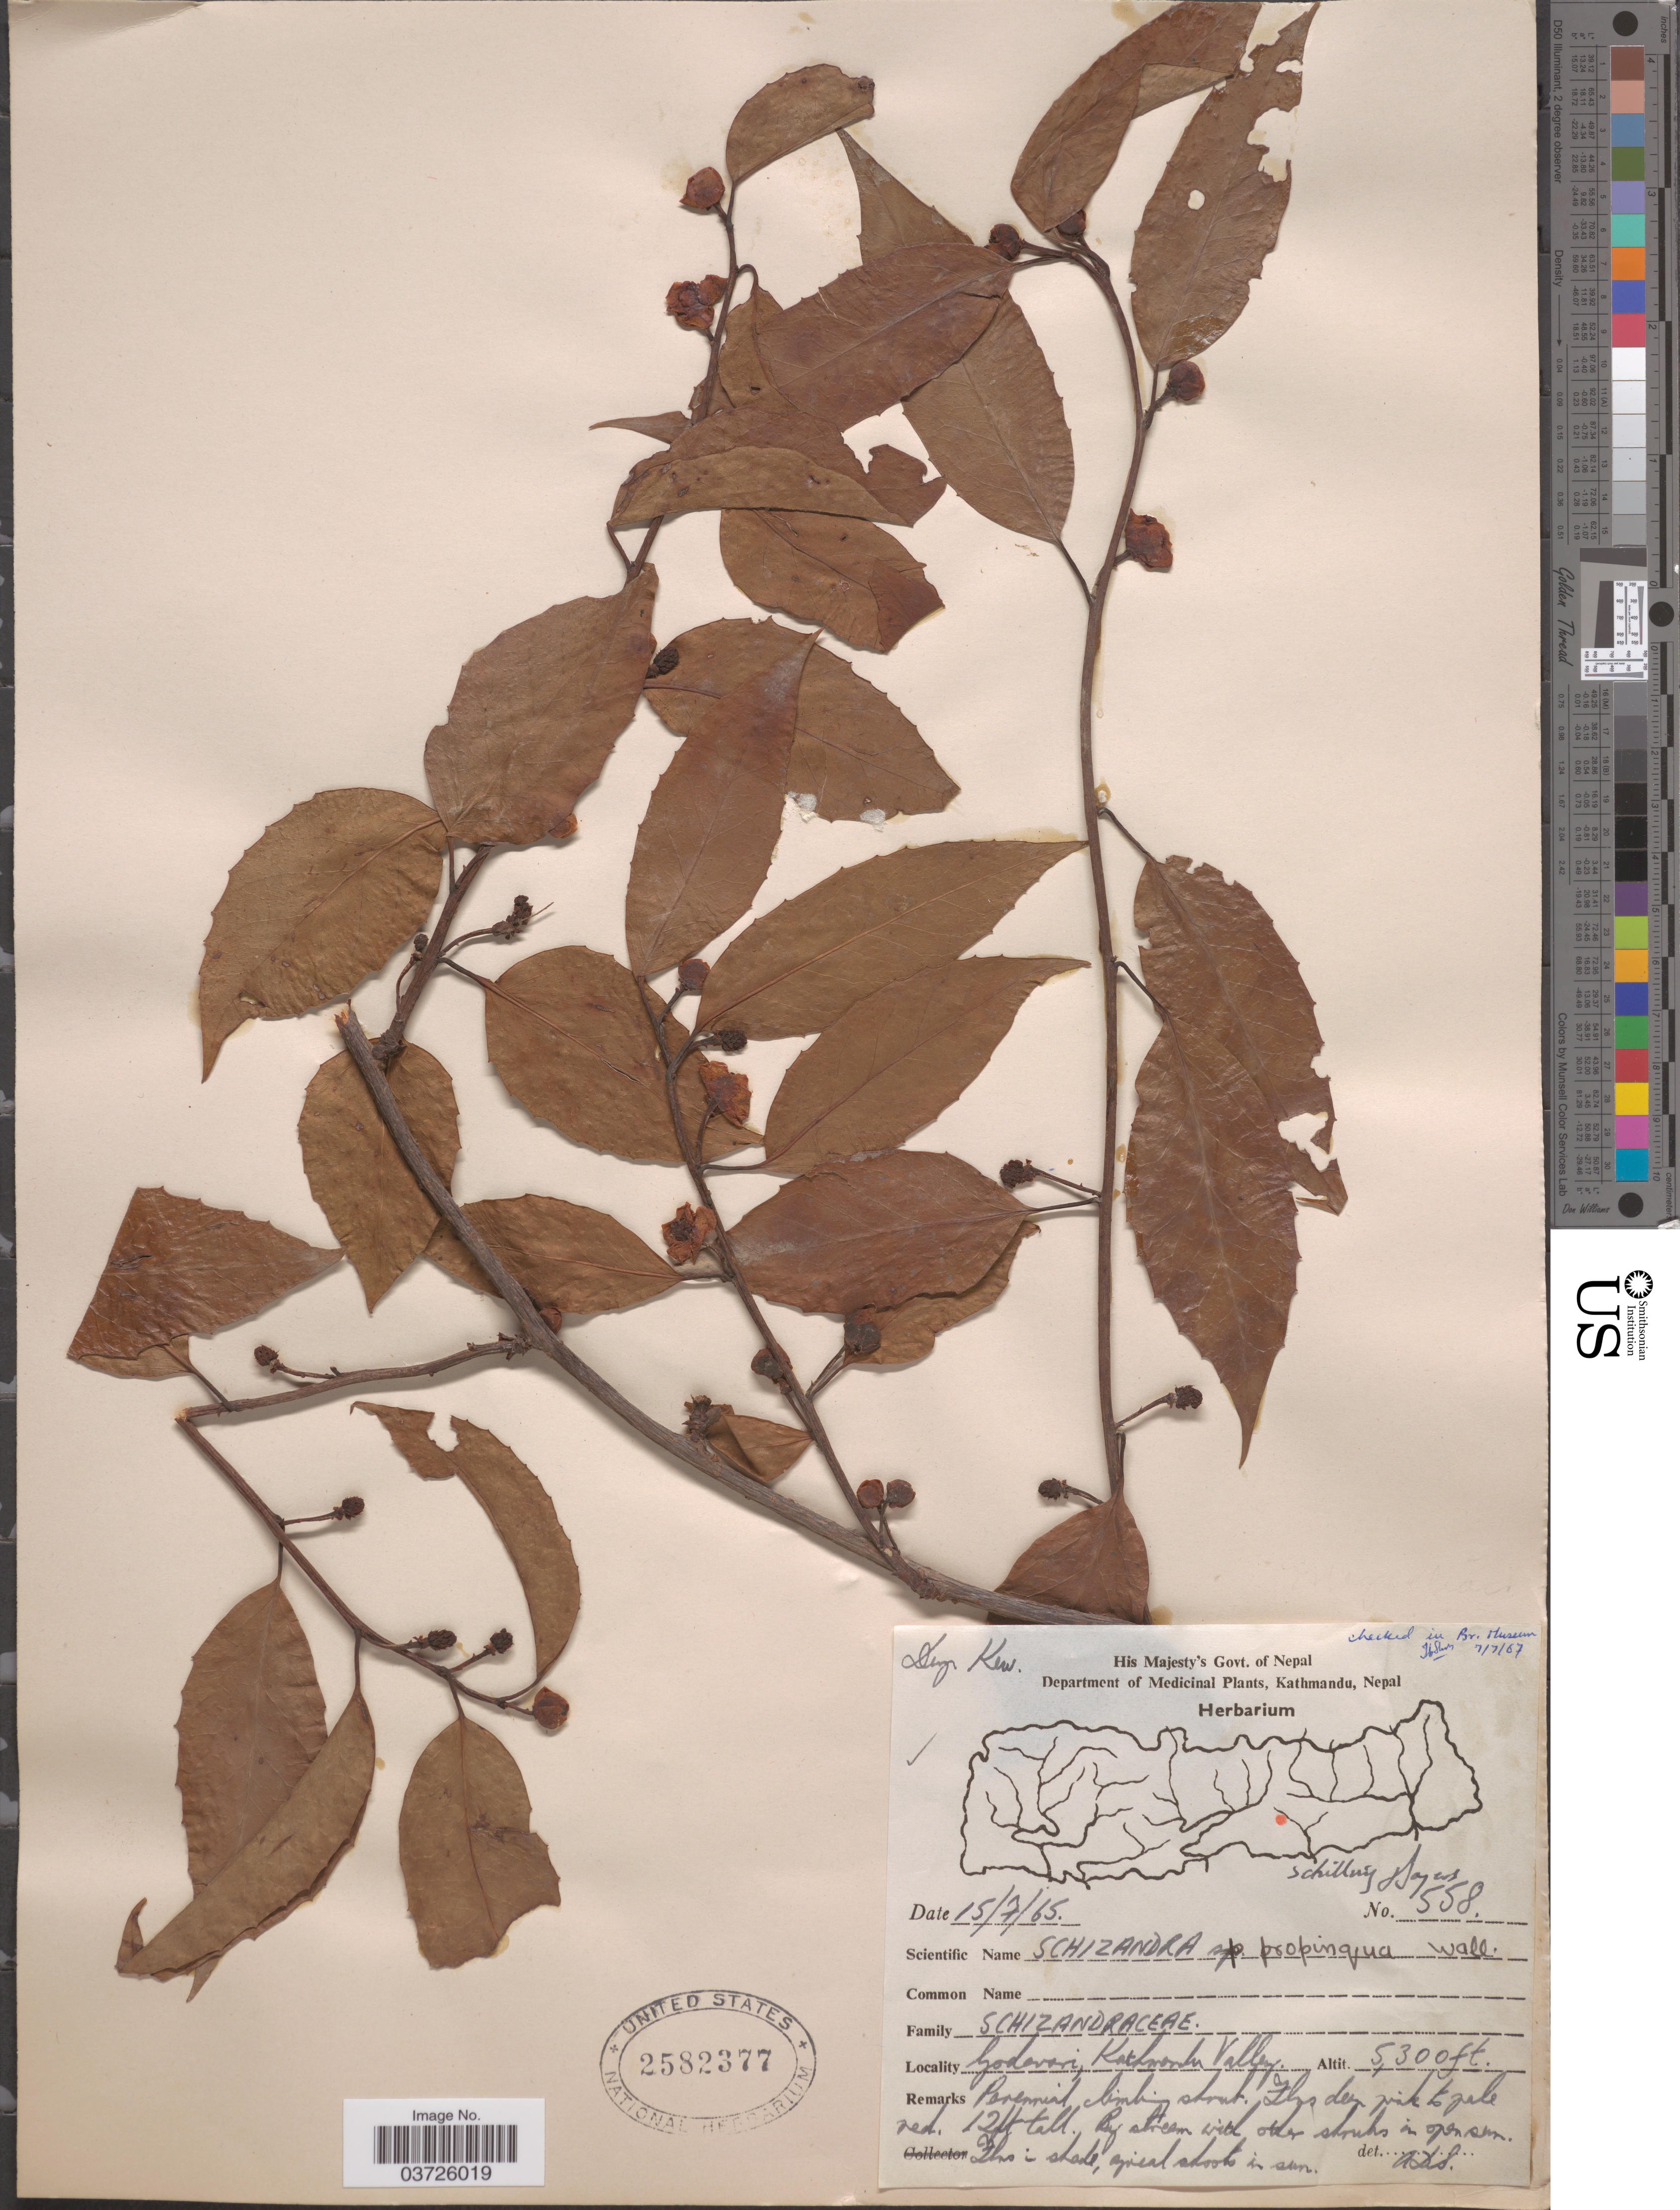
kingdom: Plantae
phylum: Tracheophyta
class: Magnoliopsida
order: Austrobaileyales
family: Schisandraceae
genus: Schisandra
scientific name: Schisandra propinqua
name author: (Wall.) Baill.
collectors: Schilling, -- & -. Boyer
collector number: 558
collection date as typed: Transcribed d/m/y: 15/7/65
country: Nepal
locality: Godavari, Kathmandu Valley.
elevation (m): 1615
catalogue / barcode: US 2582377